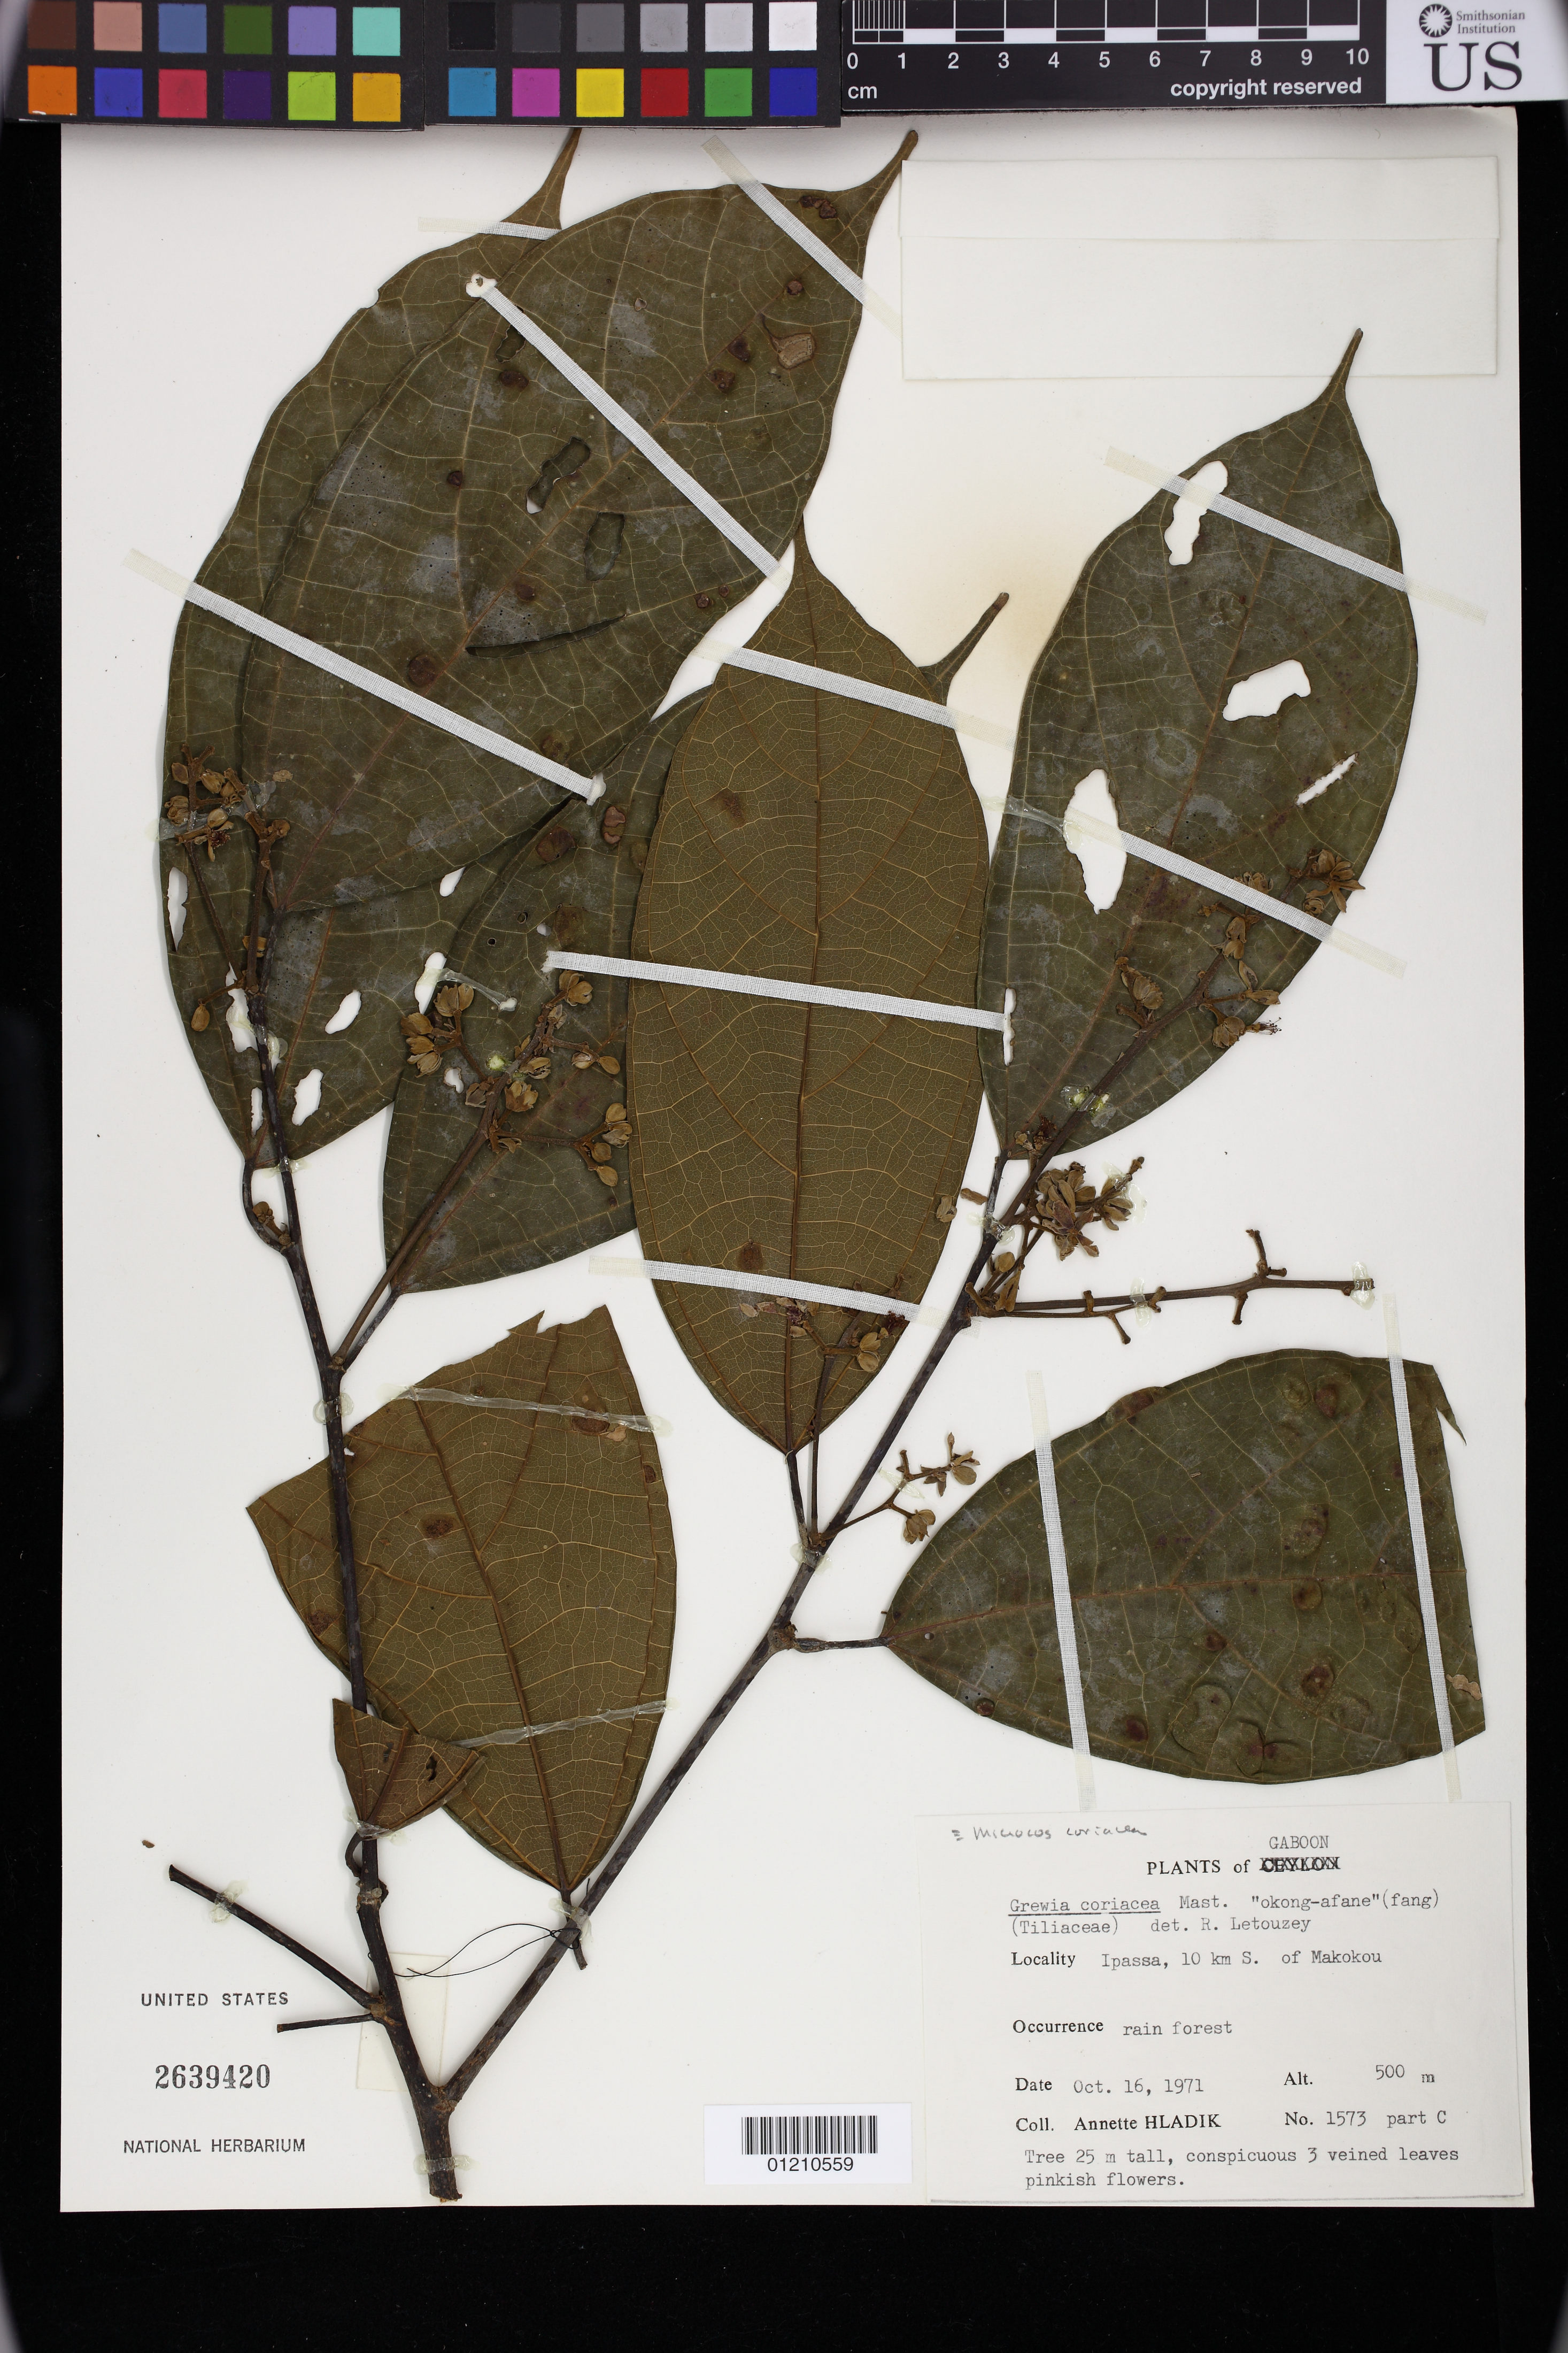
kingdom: Plantae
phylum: Tracheophyta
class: Magnoliopsida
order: Malvales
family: Malvaceae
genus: Microcos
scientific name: Microcos coriacea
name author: (Mast.) Burret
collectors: A. Hladik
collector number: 1573 part C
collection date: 1971-10-16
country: Gabon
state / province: Ogooue-Ivindo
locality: Ipassa, 10 km S. of Makokou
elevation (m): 500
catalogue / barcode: US 2639420